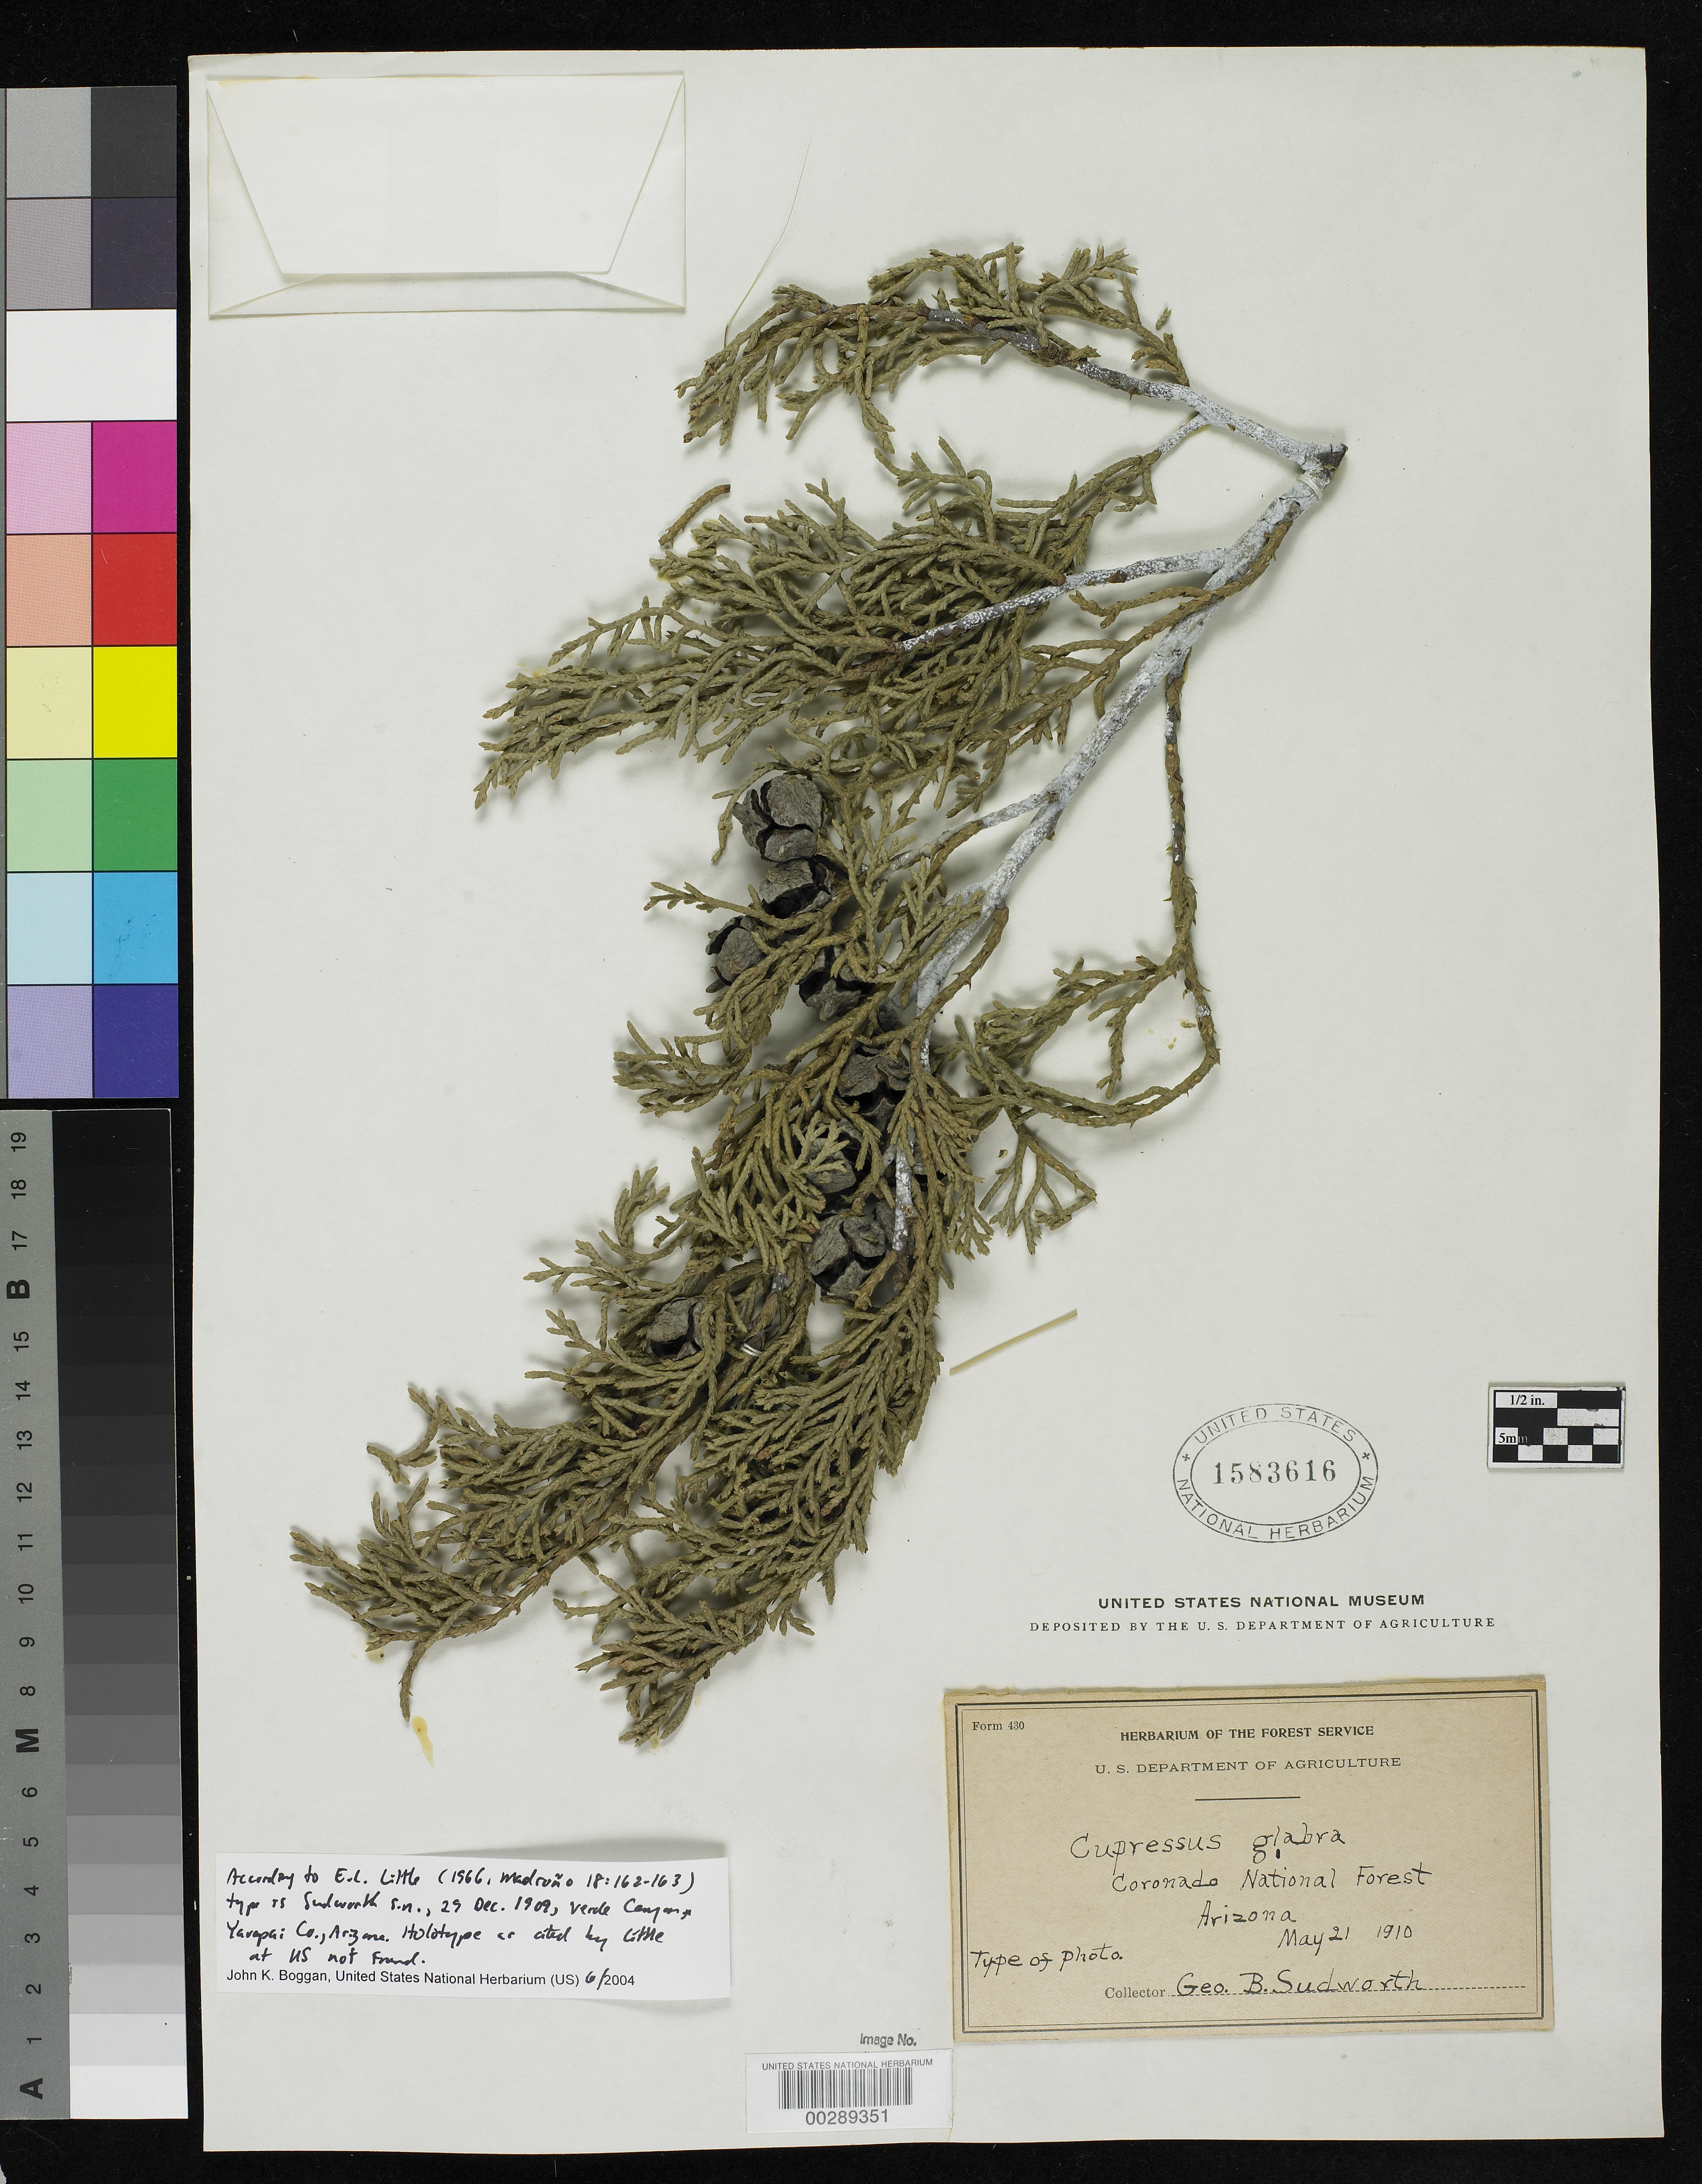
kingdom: Plantae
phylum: Tracheophyta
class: Pinopsida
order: Pinales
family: Cupressaceae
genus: Cupressus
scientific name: Cupressus glabra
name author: Sudw.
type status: Possible Type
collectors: G. B. Sudworth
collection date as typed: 21 May 1910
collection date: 1910-05-21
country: United States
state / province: Arizona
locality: Coronado National Forest.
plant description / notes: For typification see E.L. Little 1966, Madroño 18: 162-163. Holotype should be at US, but this is not it.; "Type of photo." Apparently not type material.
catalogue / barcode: US 1583616